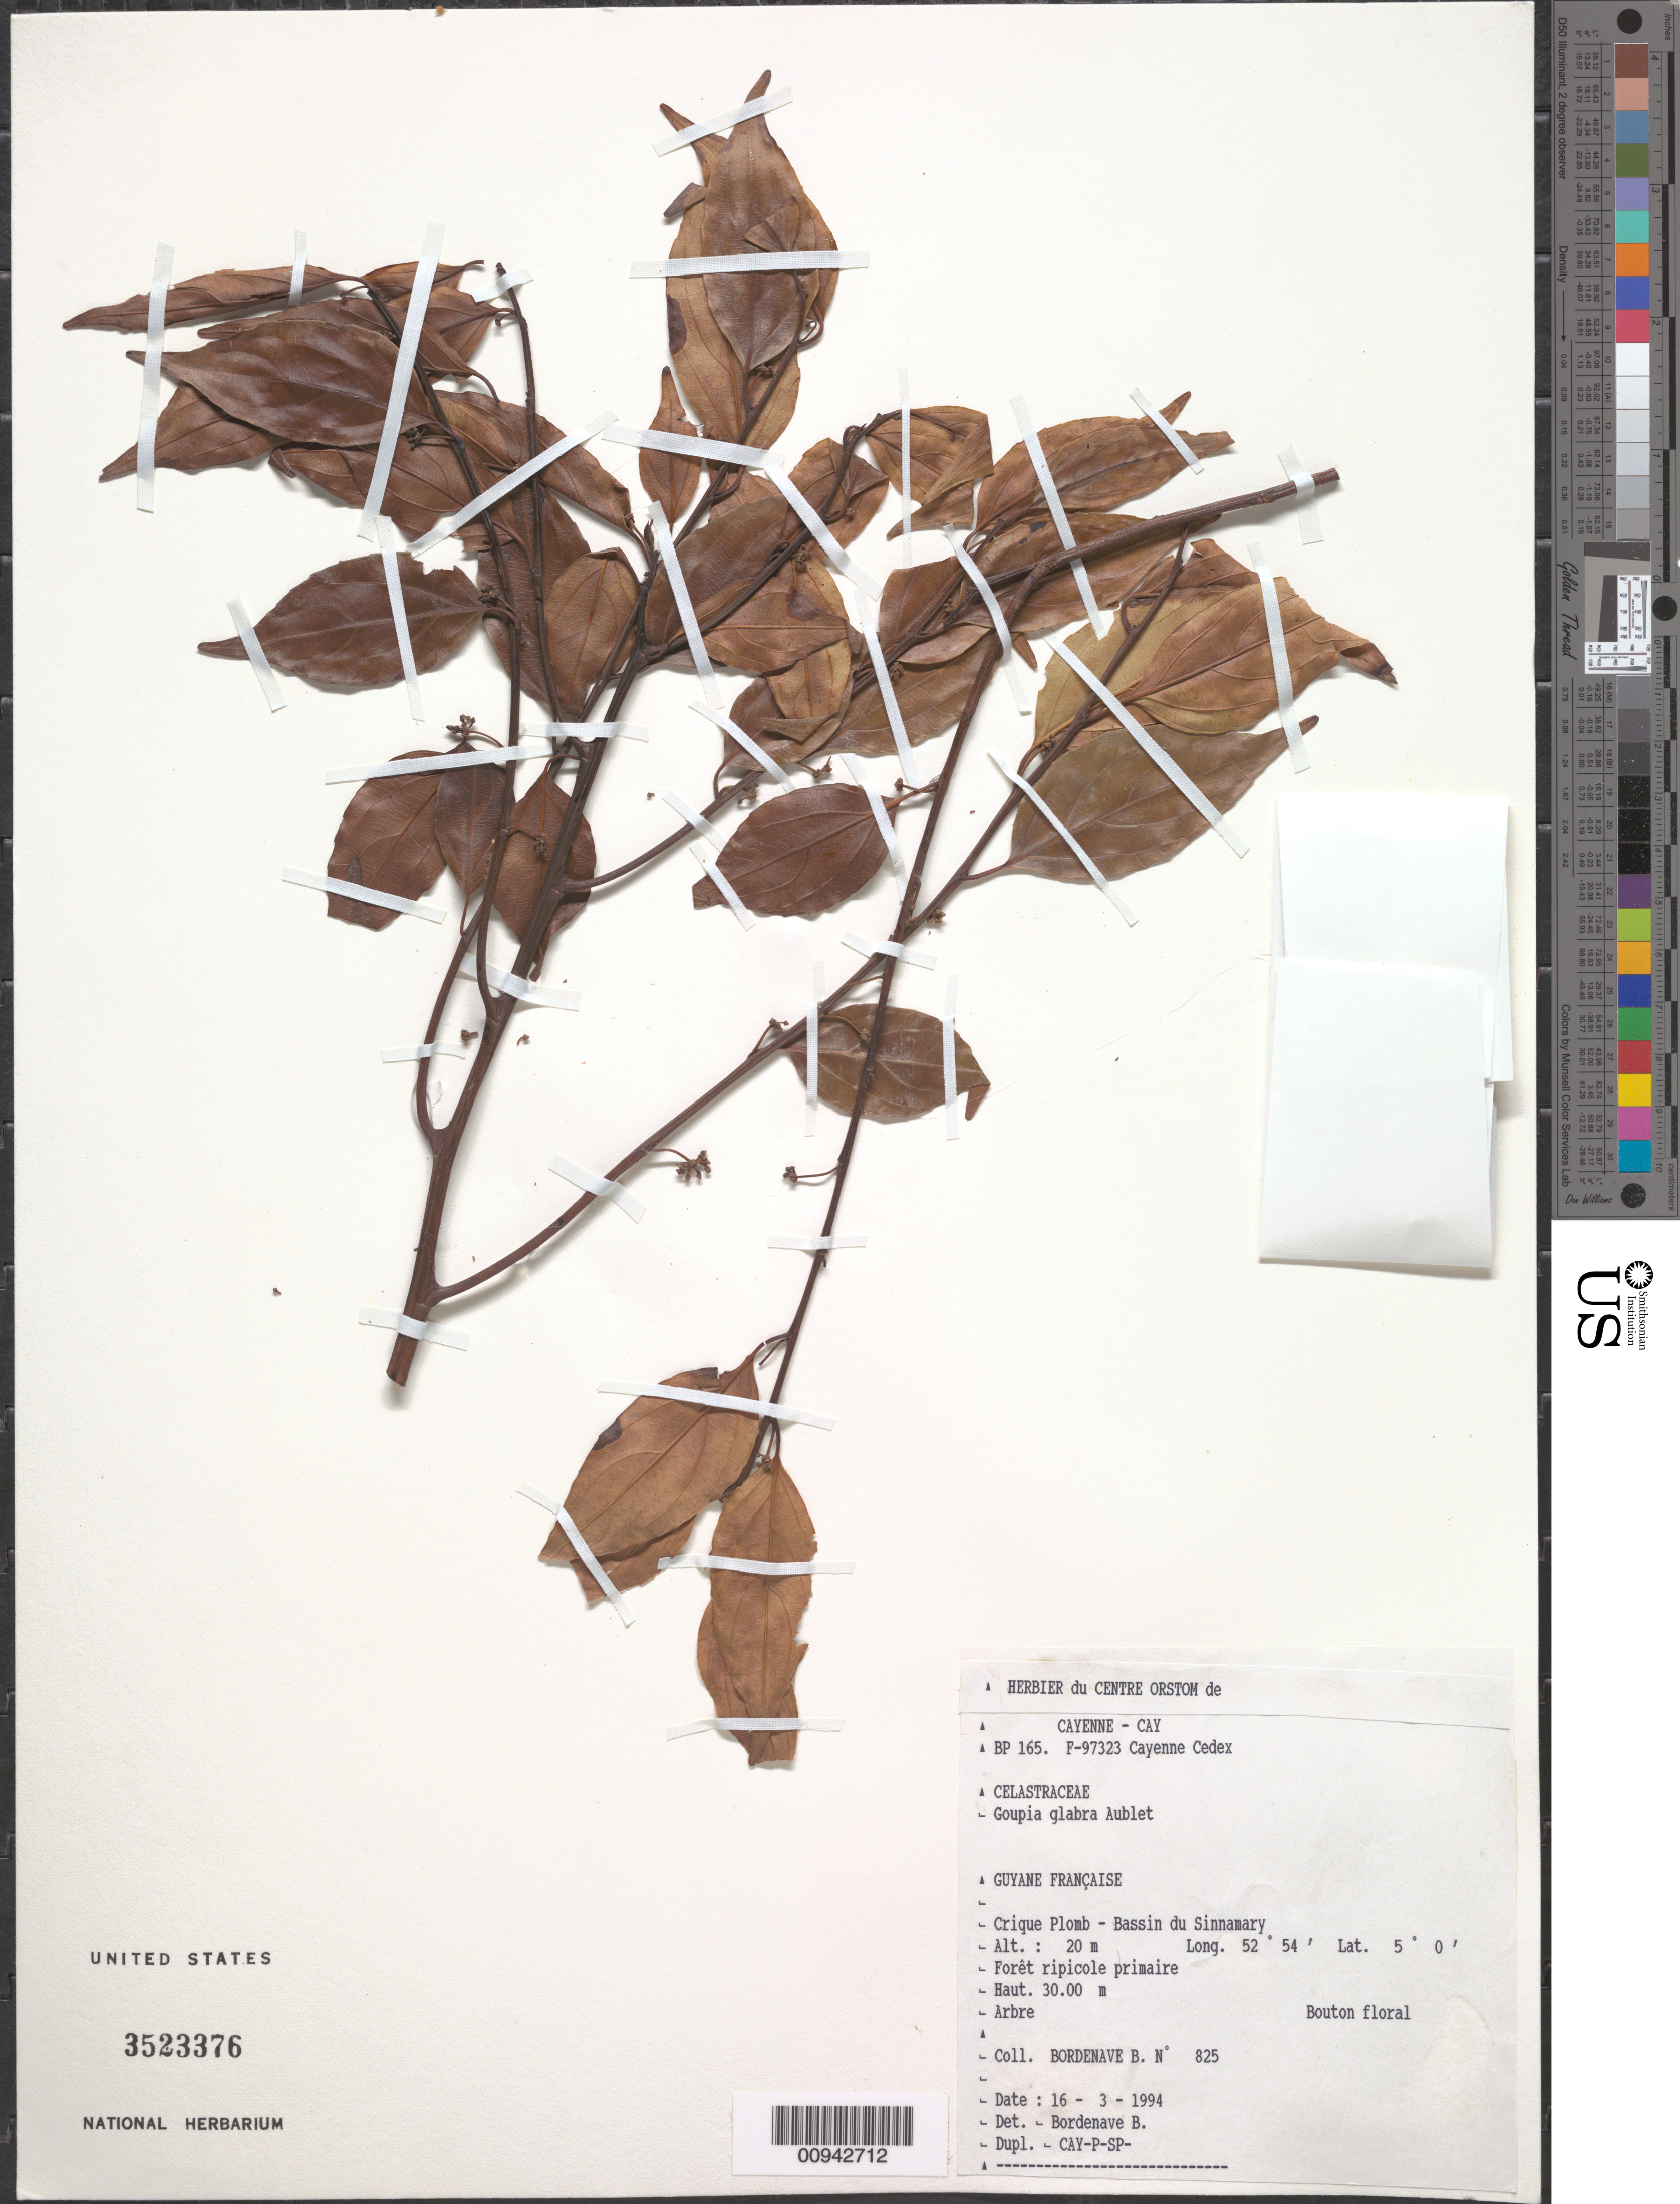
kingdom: Plantae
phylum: Tracheophyta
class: Magnoliopsida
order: Malpighiales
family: Goupiaceae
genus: Goupia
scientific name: Goupia glabra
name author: Aubl.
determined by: Bordenave, B.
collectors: B. Bordenave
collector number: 825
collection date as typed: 16-Mar-94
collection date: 1994-03-16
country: French Guiana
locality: Crique Plomb, Bassin du Sinnamary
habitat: Foret ripicole primaire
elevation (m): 20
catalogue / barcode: US 3523376